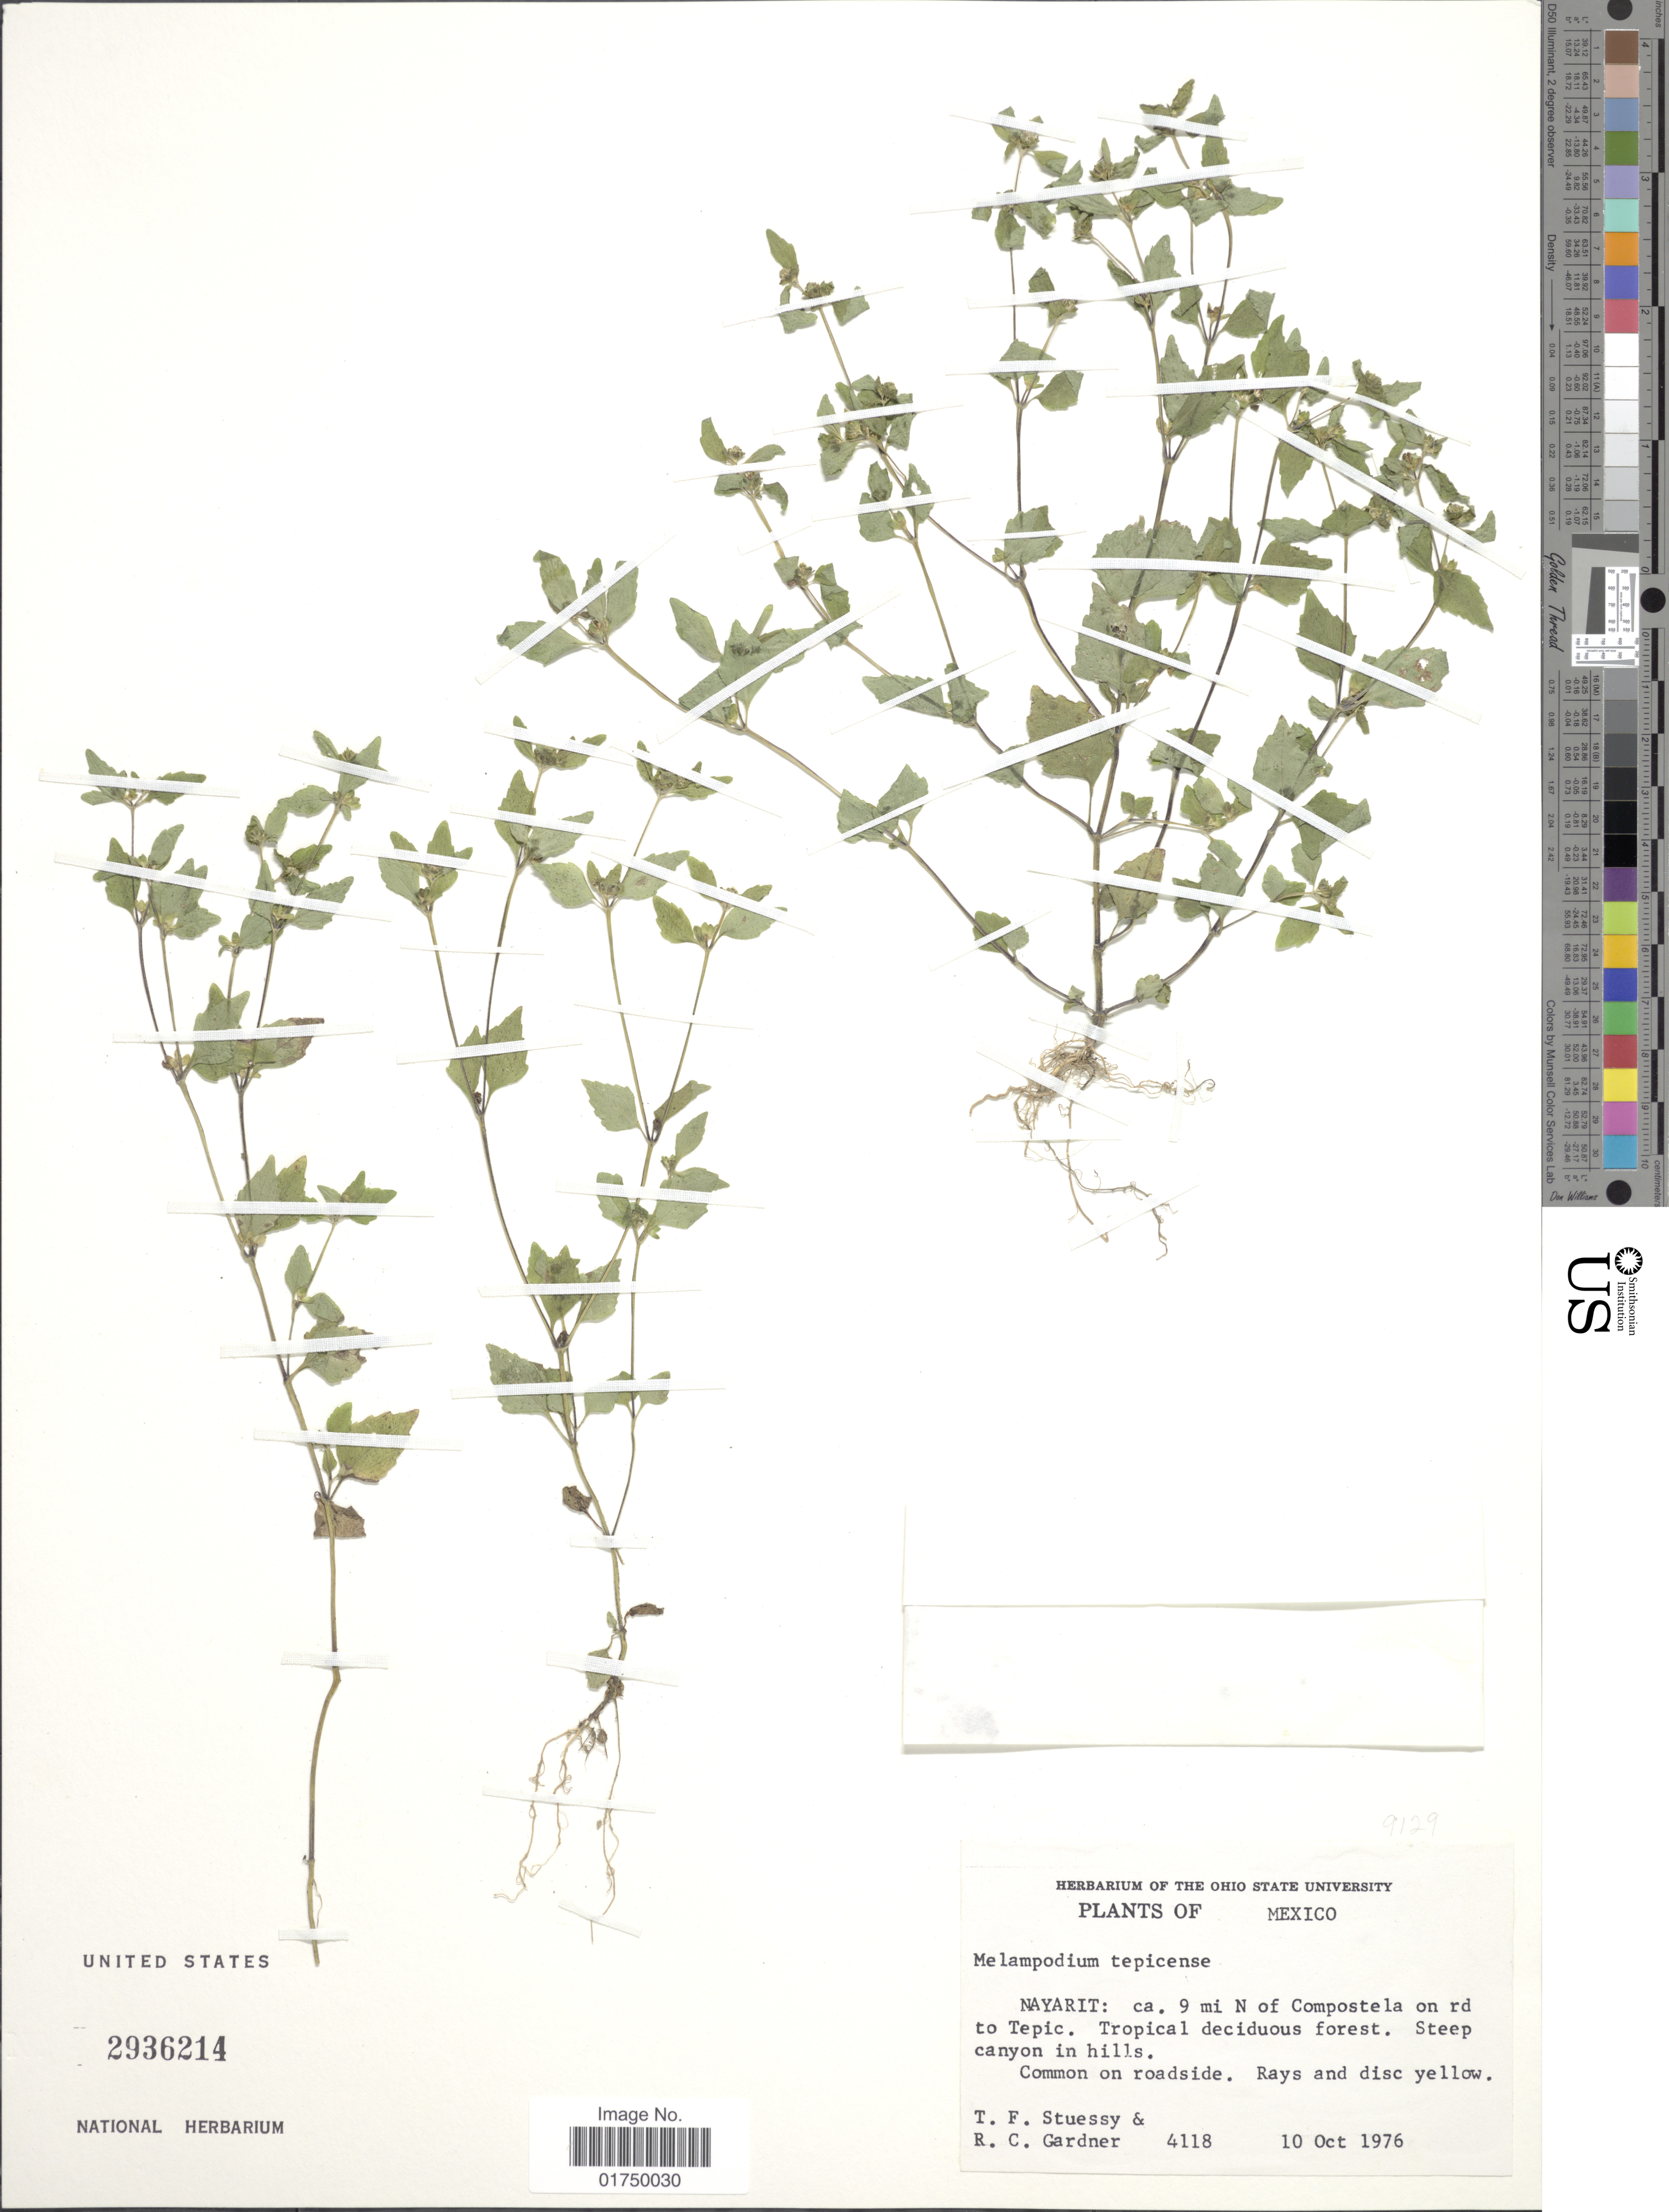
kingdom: Plantae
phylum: Tracheophyta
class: Magnoliopsida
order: Asterales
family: Asteraceae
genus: Melampodium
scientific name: Melampodium tepicense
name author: B.L. Rob.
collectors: T. Stuessy & R. C. Gardner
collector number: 4118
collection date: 1976-10-10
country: Mexico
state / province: Nayarit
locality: Nayarit: ca. 9 mi N of Compostela on rd to Tepic.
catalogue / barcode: US 2936214